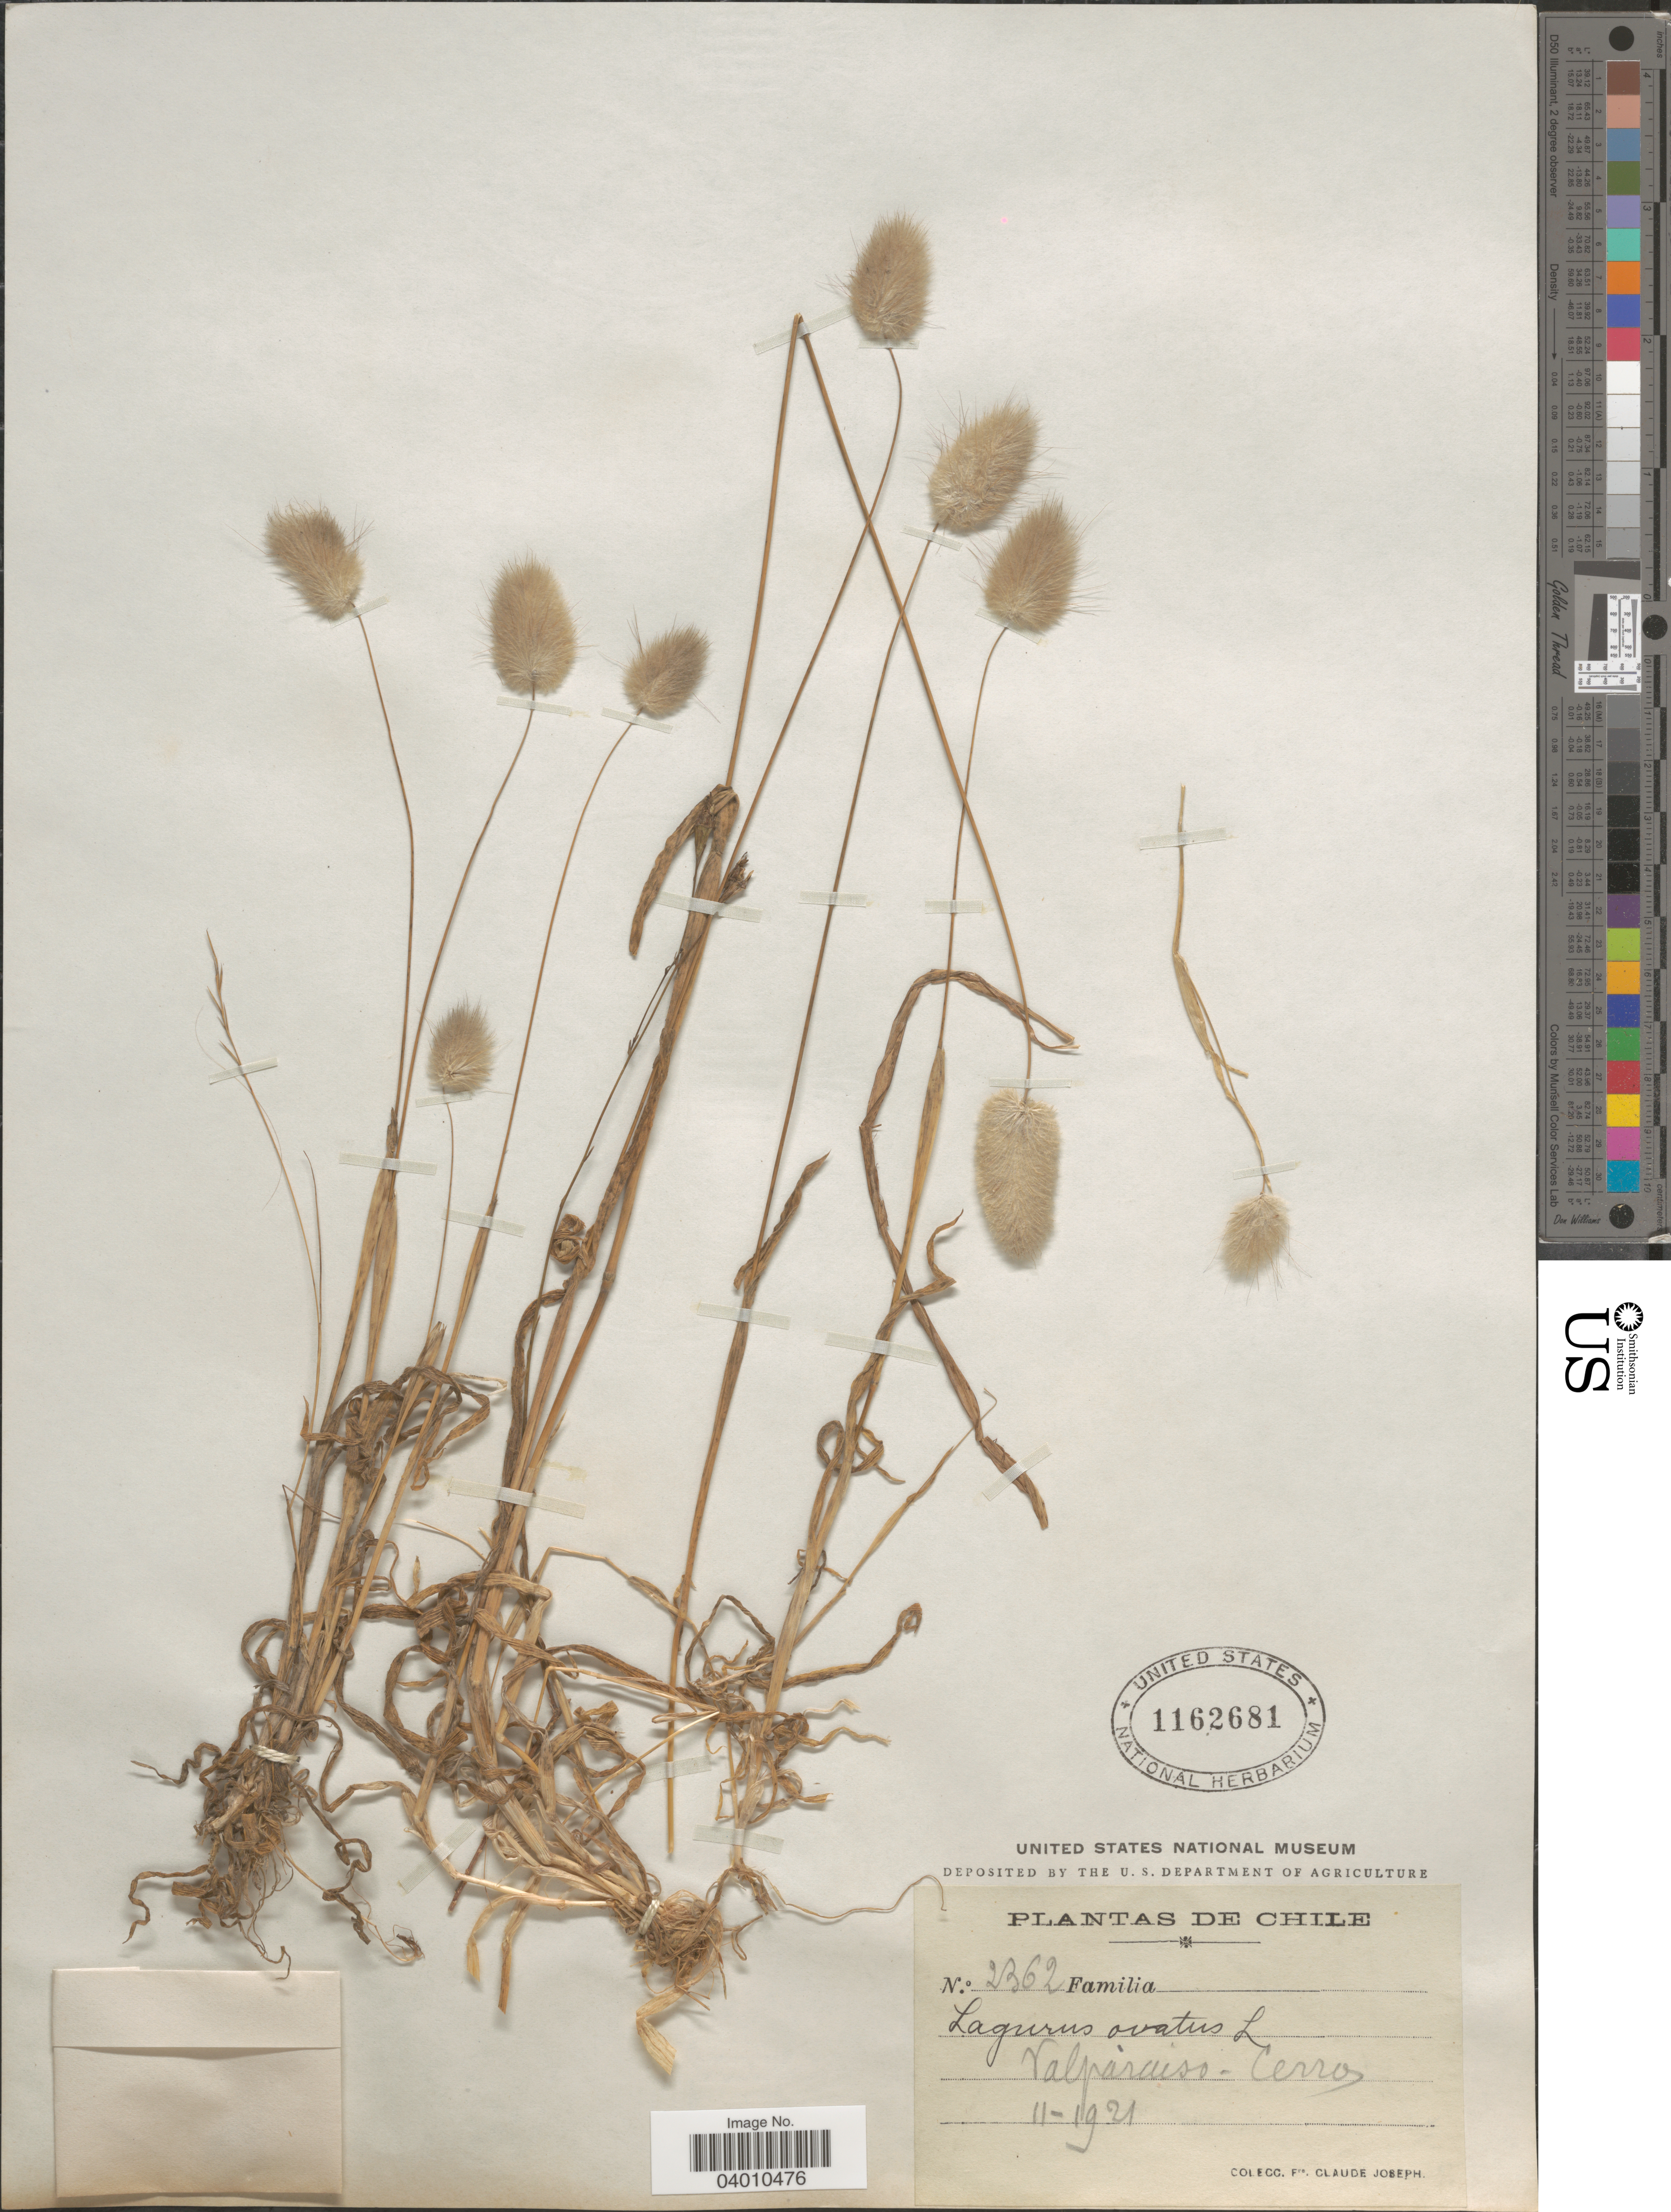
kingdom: Plantae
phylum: Tracheophyta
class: Liliopsida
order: Poales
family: Poaceae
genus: Lagurus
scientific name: Lagurus ovatus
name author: L.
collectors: Bro. Claude-Joseph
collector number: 2362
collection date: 1921-02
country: Chile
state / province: Valparaíso (V)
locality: Cerro.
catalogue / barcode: US 1162681